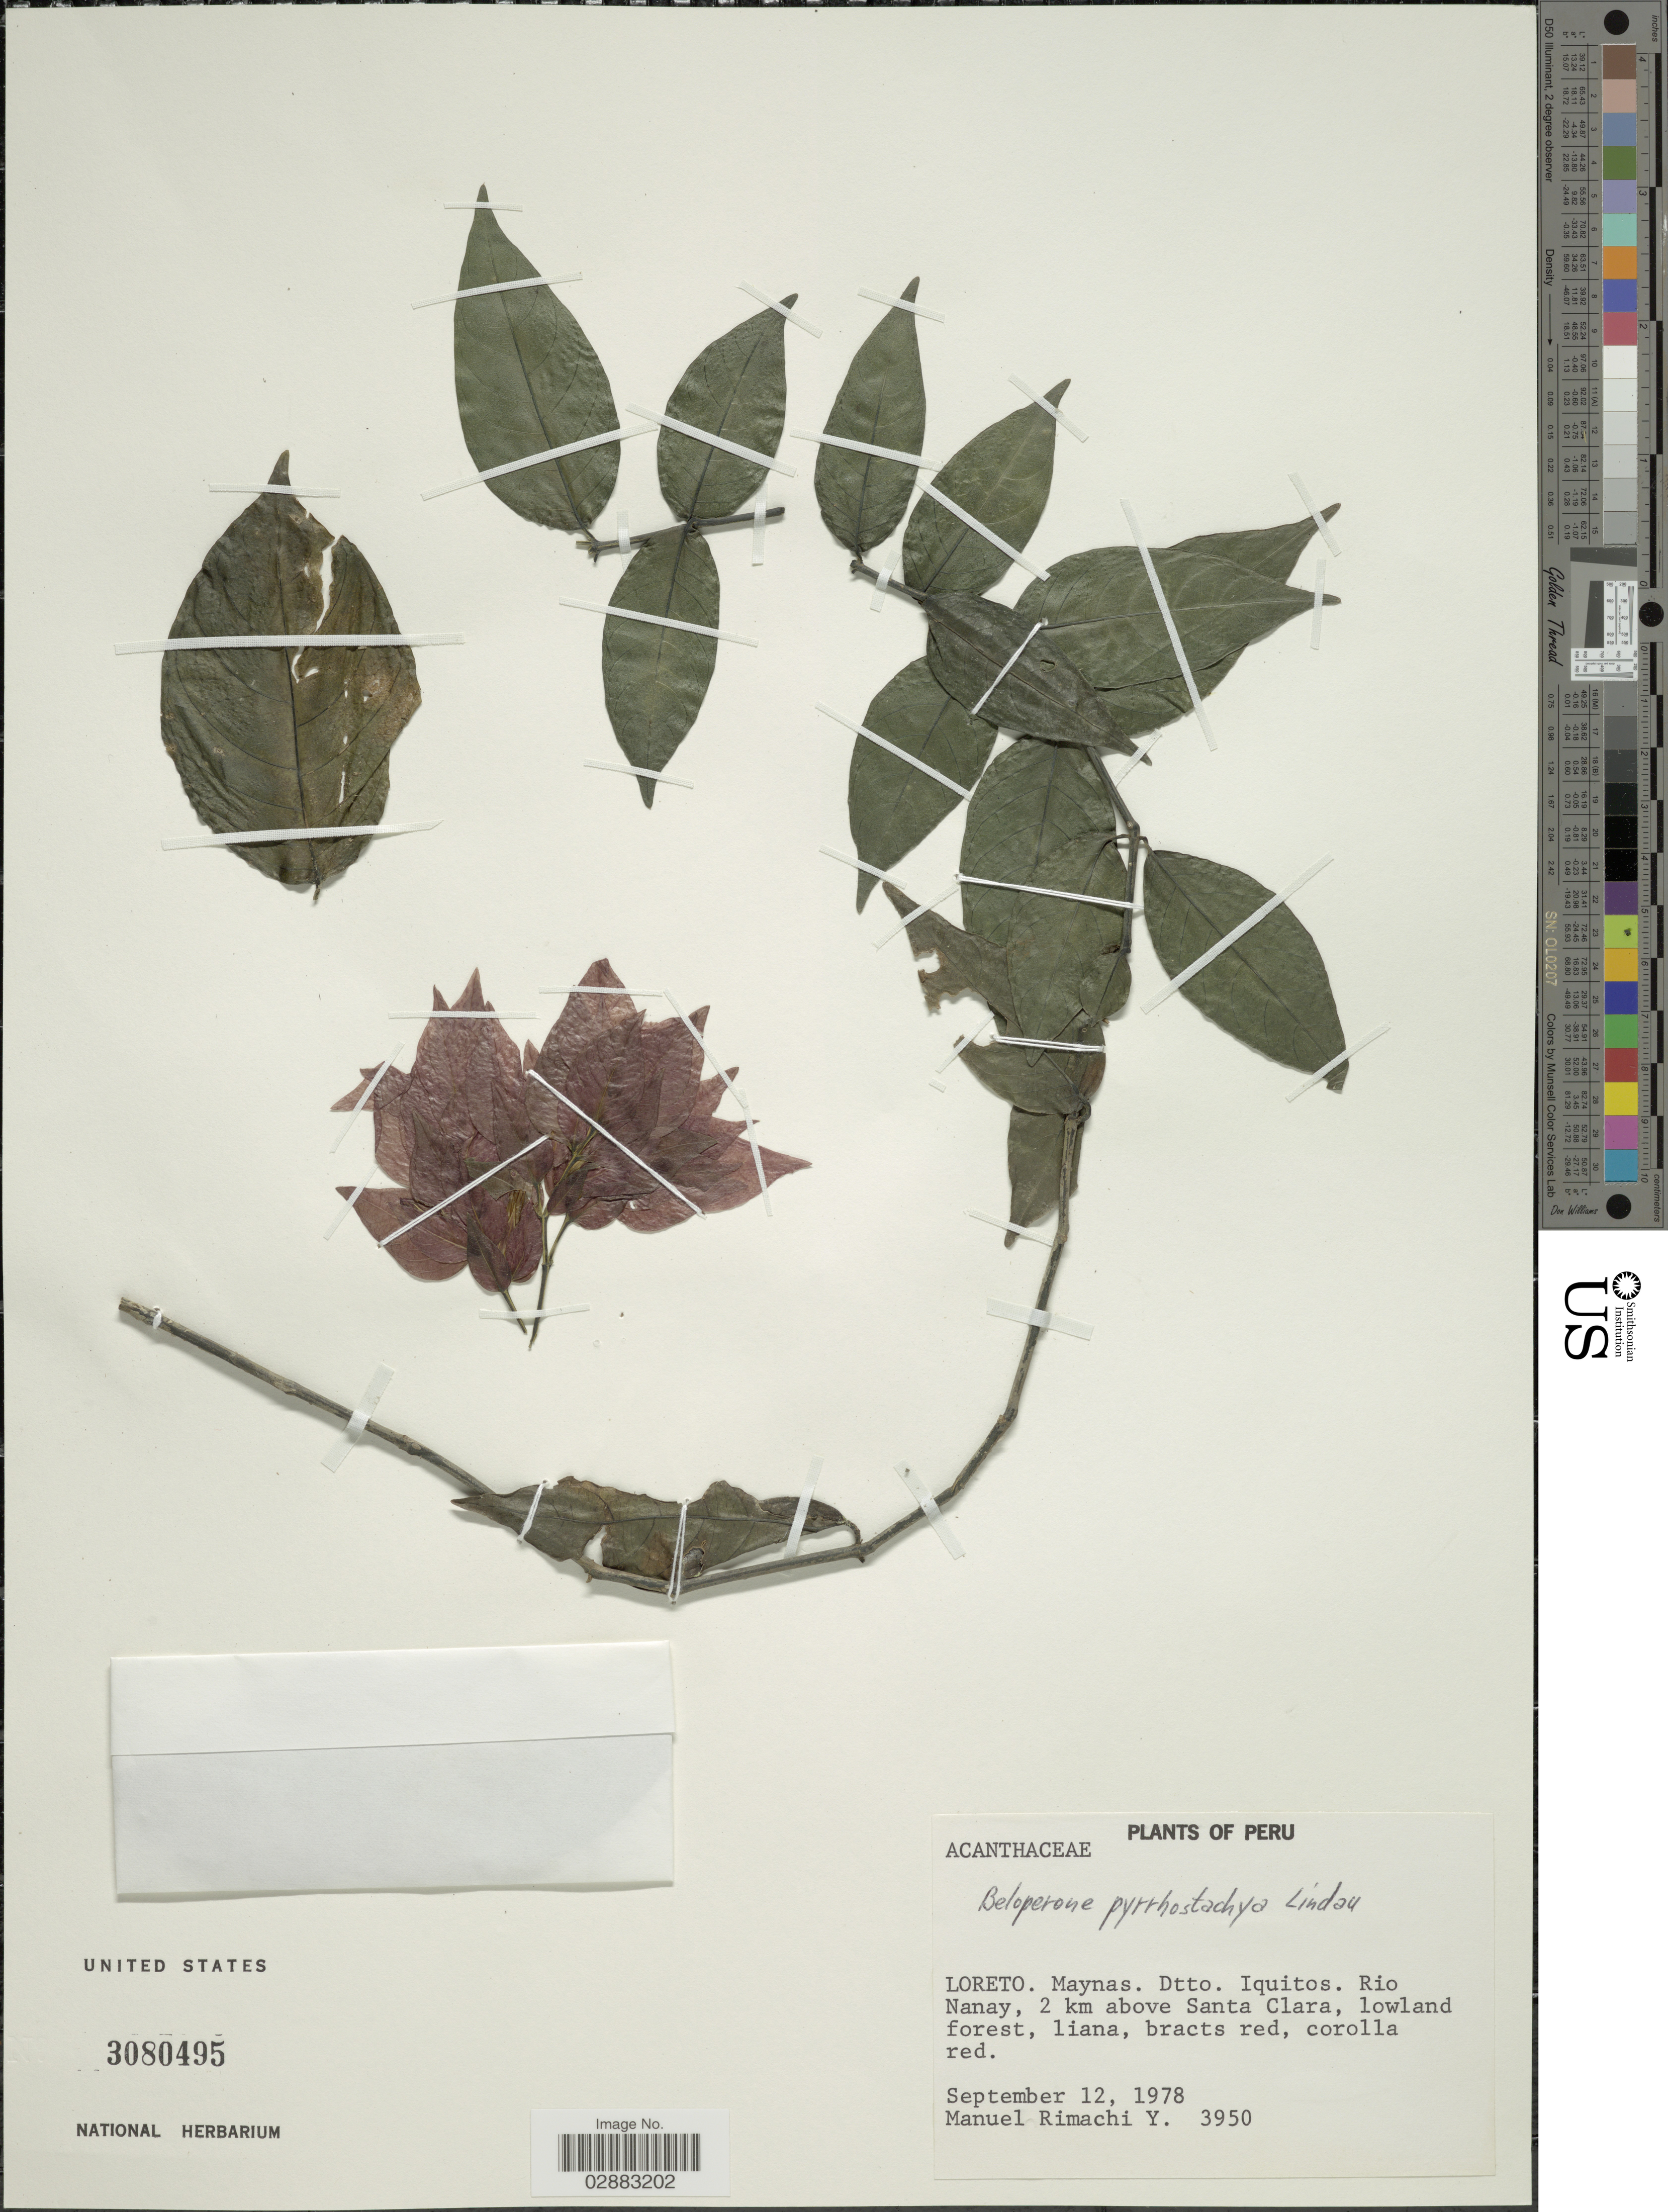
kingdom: Plantae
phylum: Tracheophyta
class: Magnoliopsida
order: Lamiales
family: Acanthaceae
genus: Beloperone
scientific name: Beloperone pyrrhostachya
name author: Lindau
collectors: M. Rimachi Y.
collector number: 3950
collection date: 1978-09-12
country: Peru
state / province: Loreto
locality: Maynas. Dtto. Iquitos. Rio Nanay, 2 km above Santa Clara.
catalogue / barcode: US 3080495